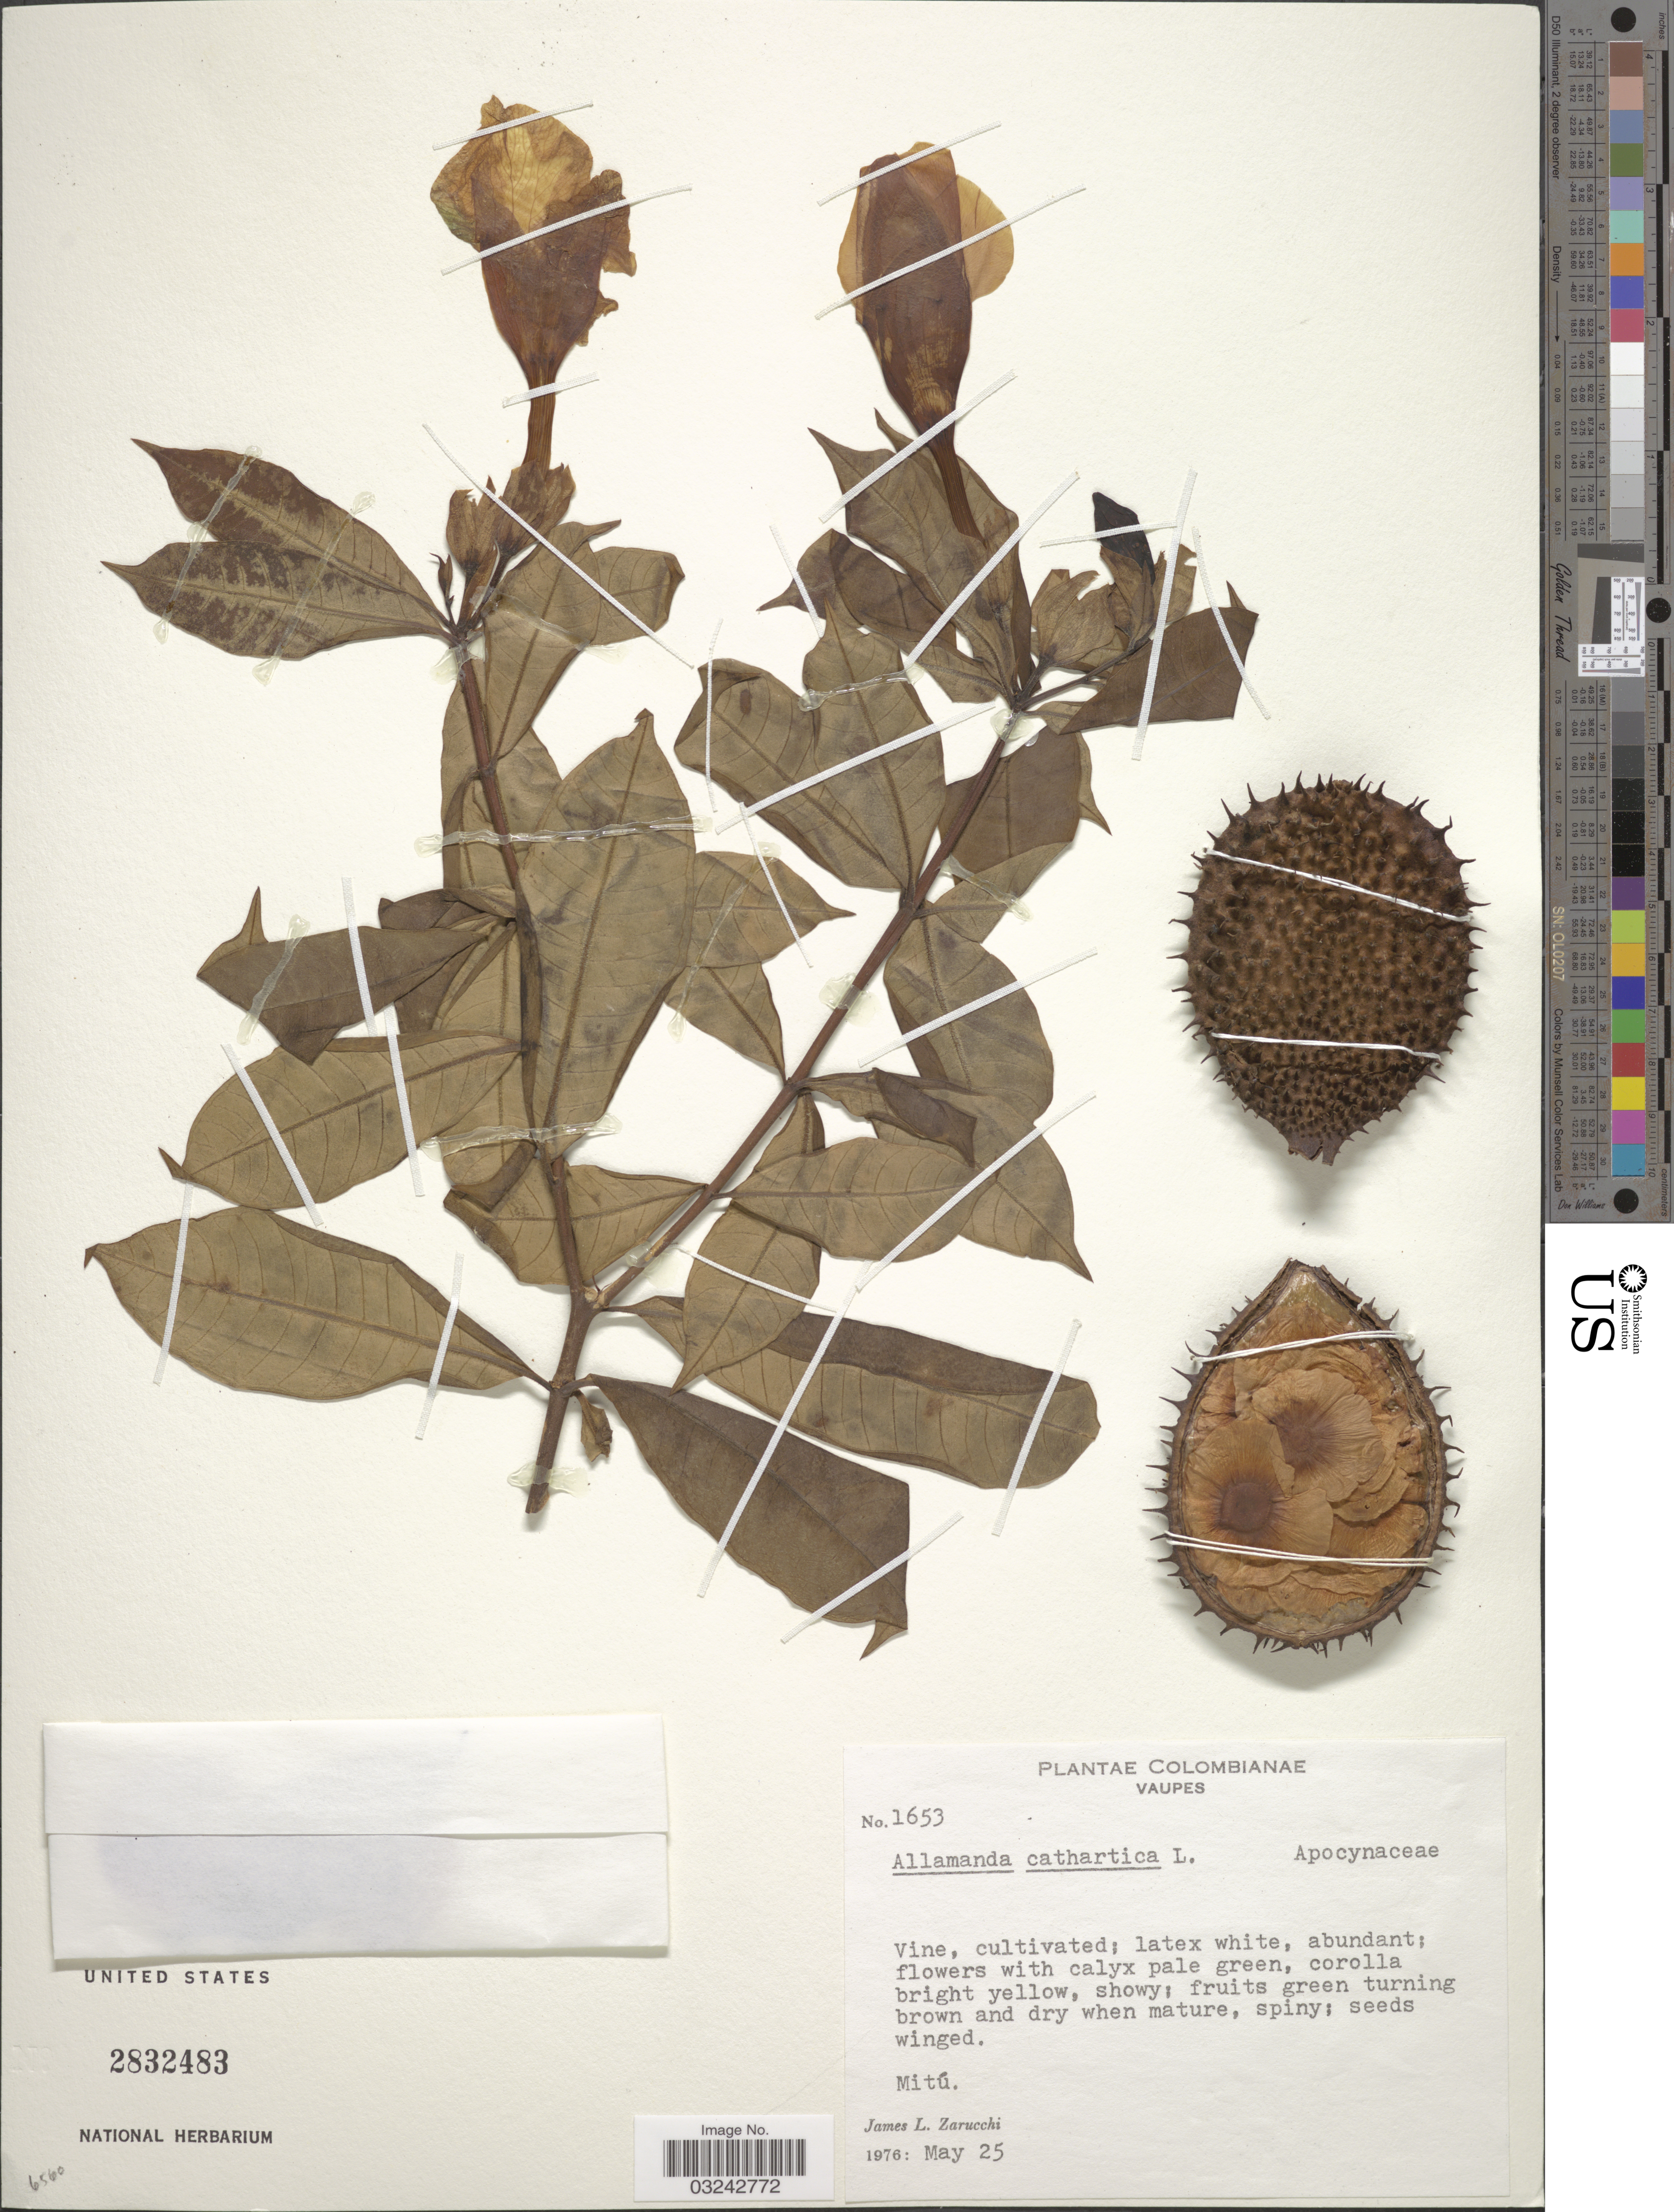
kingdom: Plantae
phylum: Tracheophyta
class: Magnoliopsida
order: Gentianales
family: Apocynaceae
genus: Allamanda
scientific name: Allamanda cathartica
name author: L.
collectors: J. L. Zarucchi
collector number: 1653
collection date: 1976-05-25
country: Colombia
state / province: Vaupés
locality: Mitú.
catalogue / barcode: US 2832483